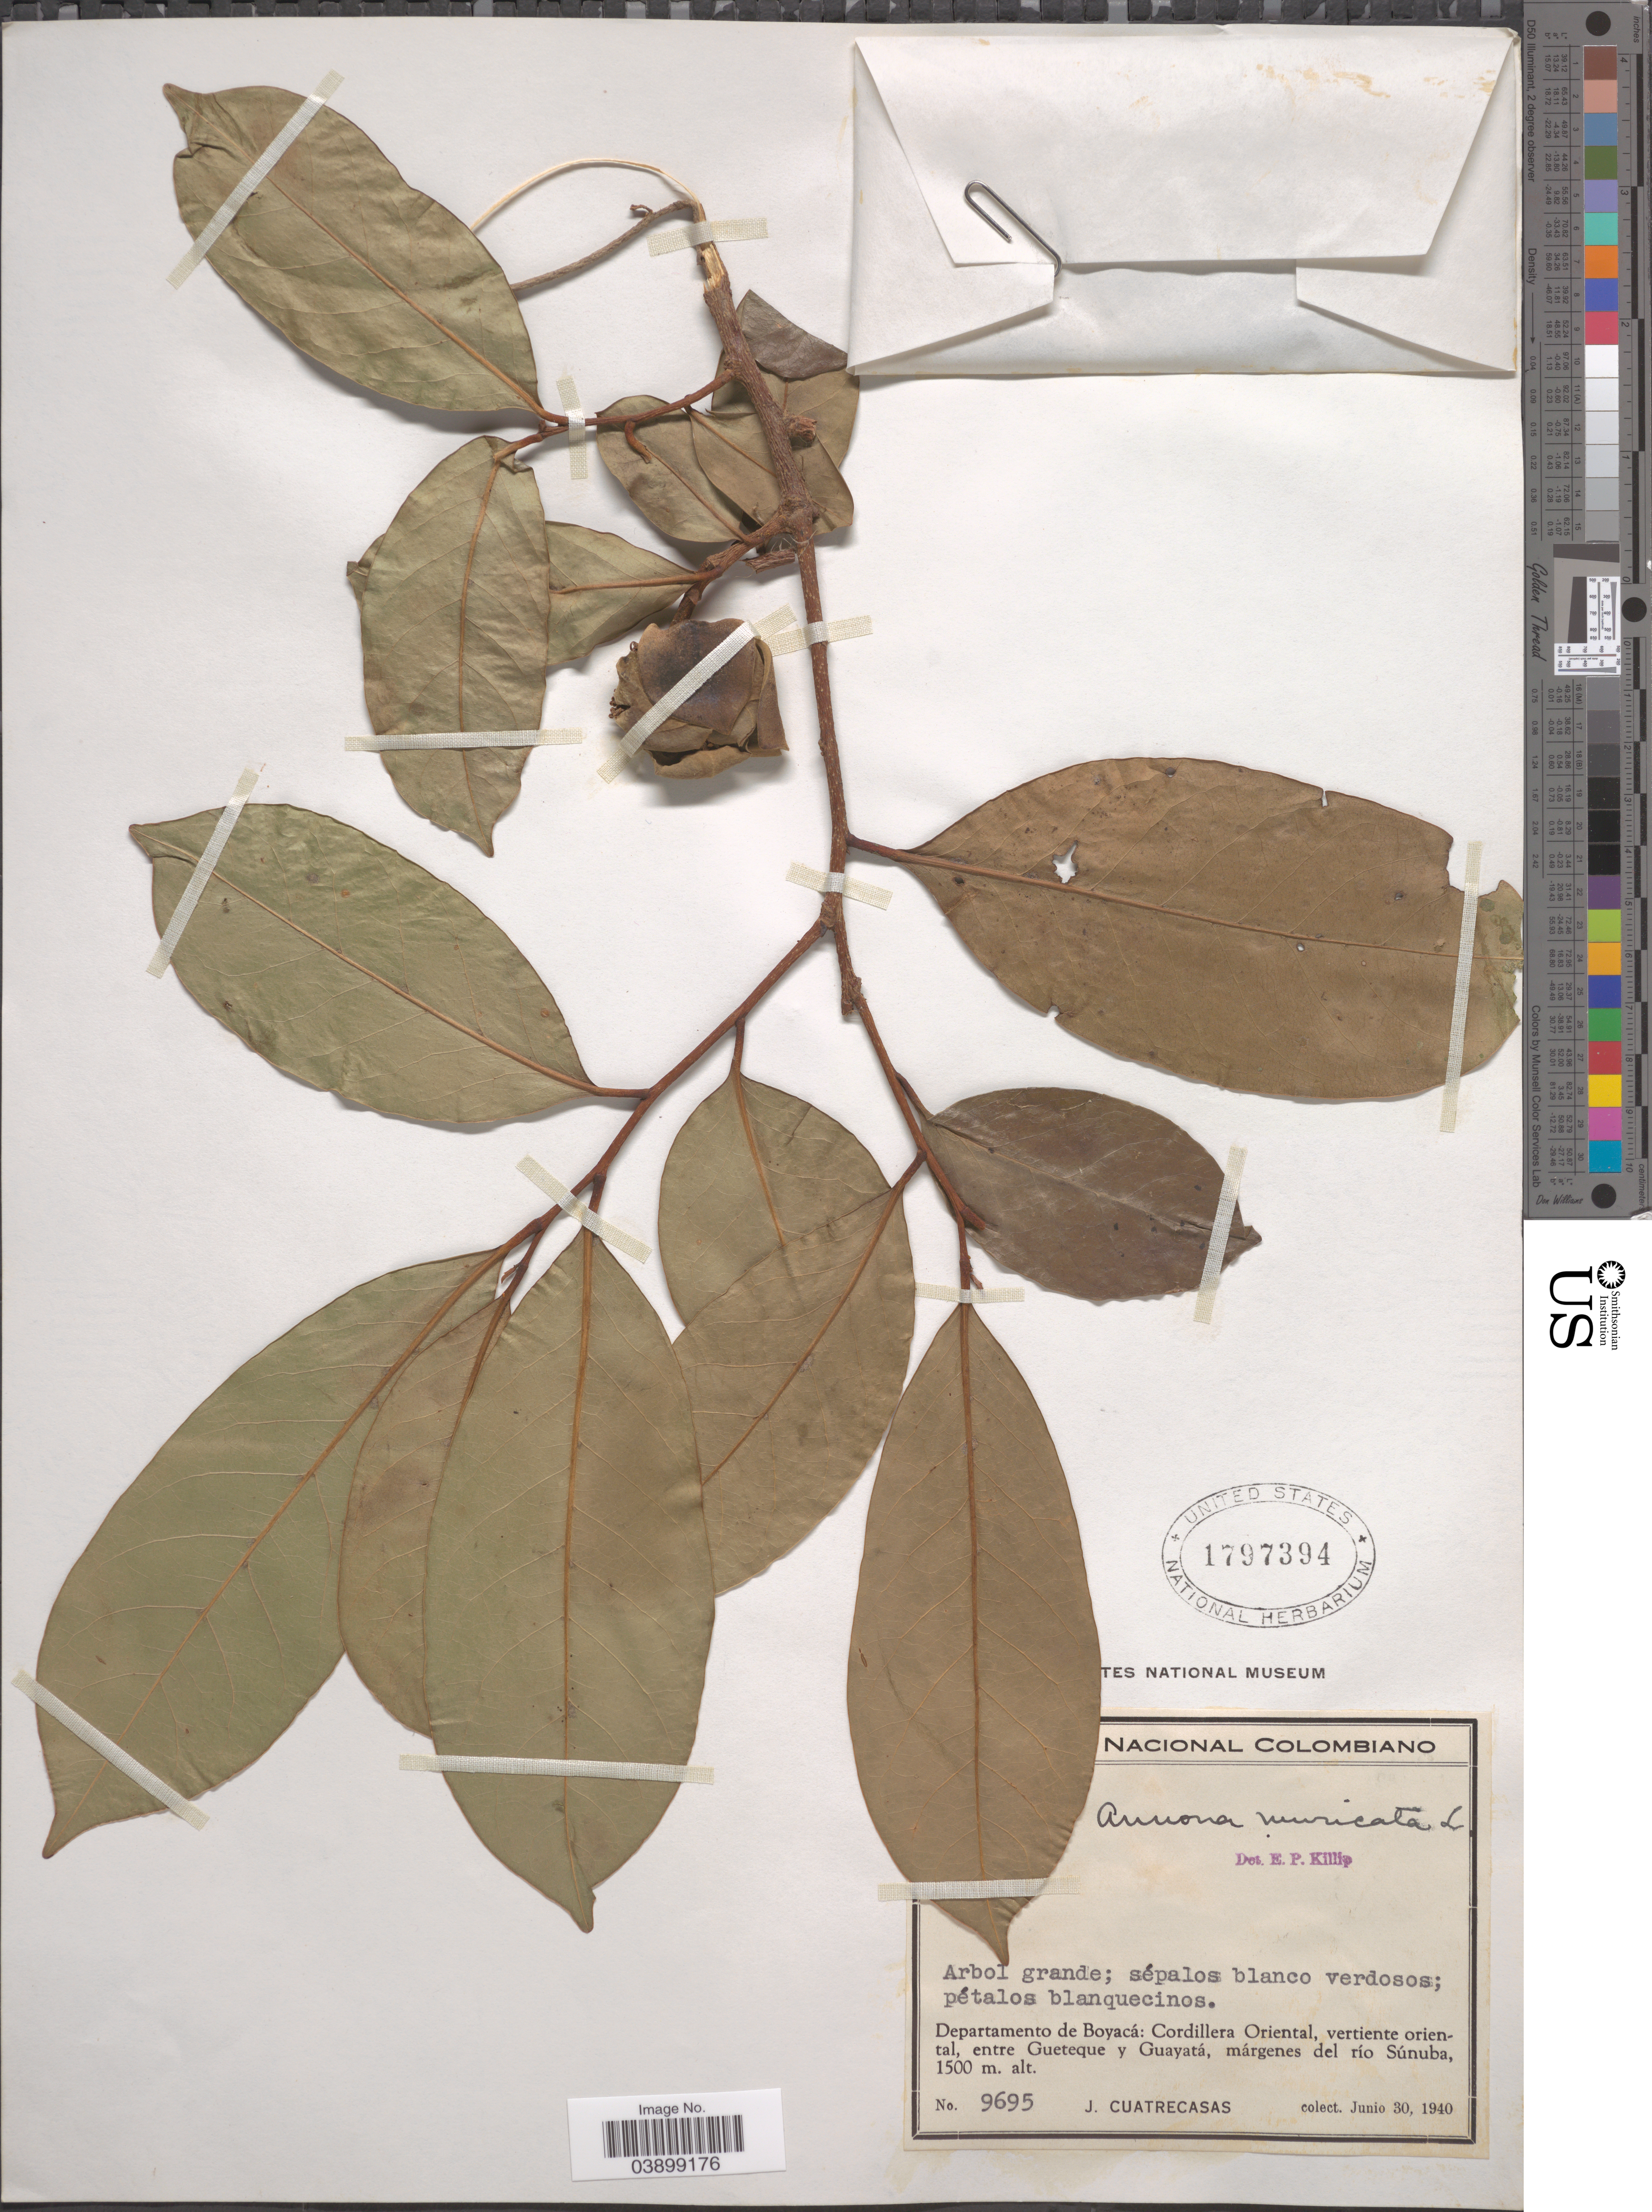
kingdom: Plantae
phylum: Tracheophyta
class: Magnoliopsida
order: Magnoliales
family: Annonaceae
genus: Annona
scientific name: Annona muricata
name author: L.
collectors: J. Cuatrecasas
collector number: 9695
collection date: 1940-06-30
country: Colombia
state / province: Boyacá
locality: Departamento de Boyacá: Cordillera Oriental, vertiente oriental, entre Gueteque y Guayatá, márgenes del río Súnuba.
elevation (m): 1500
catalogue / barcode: US 1797394